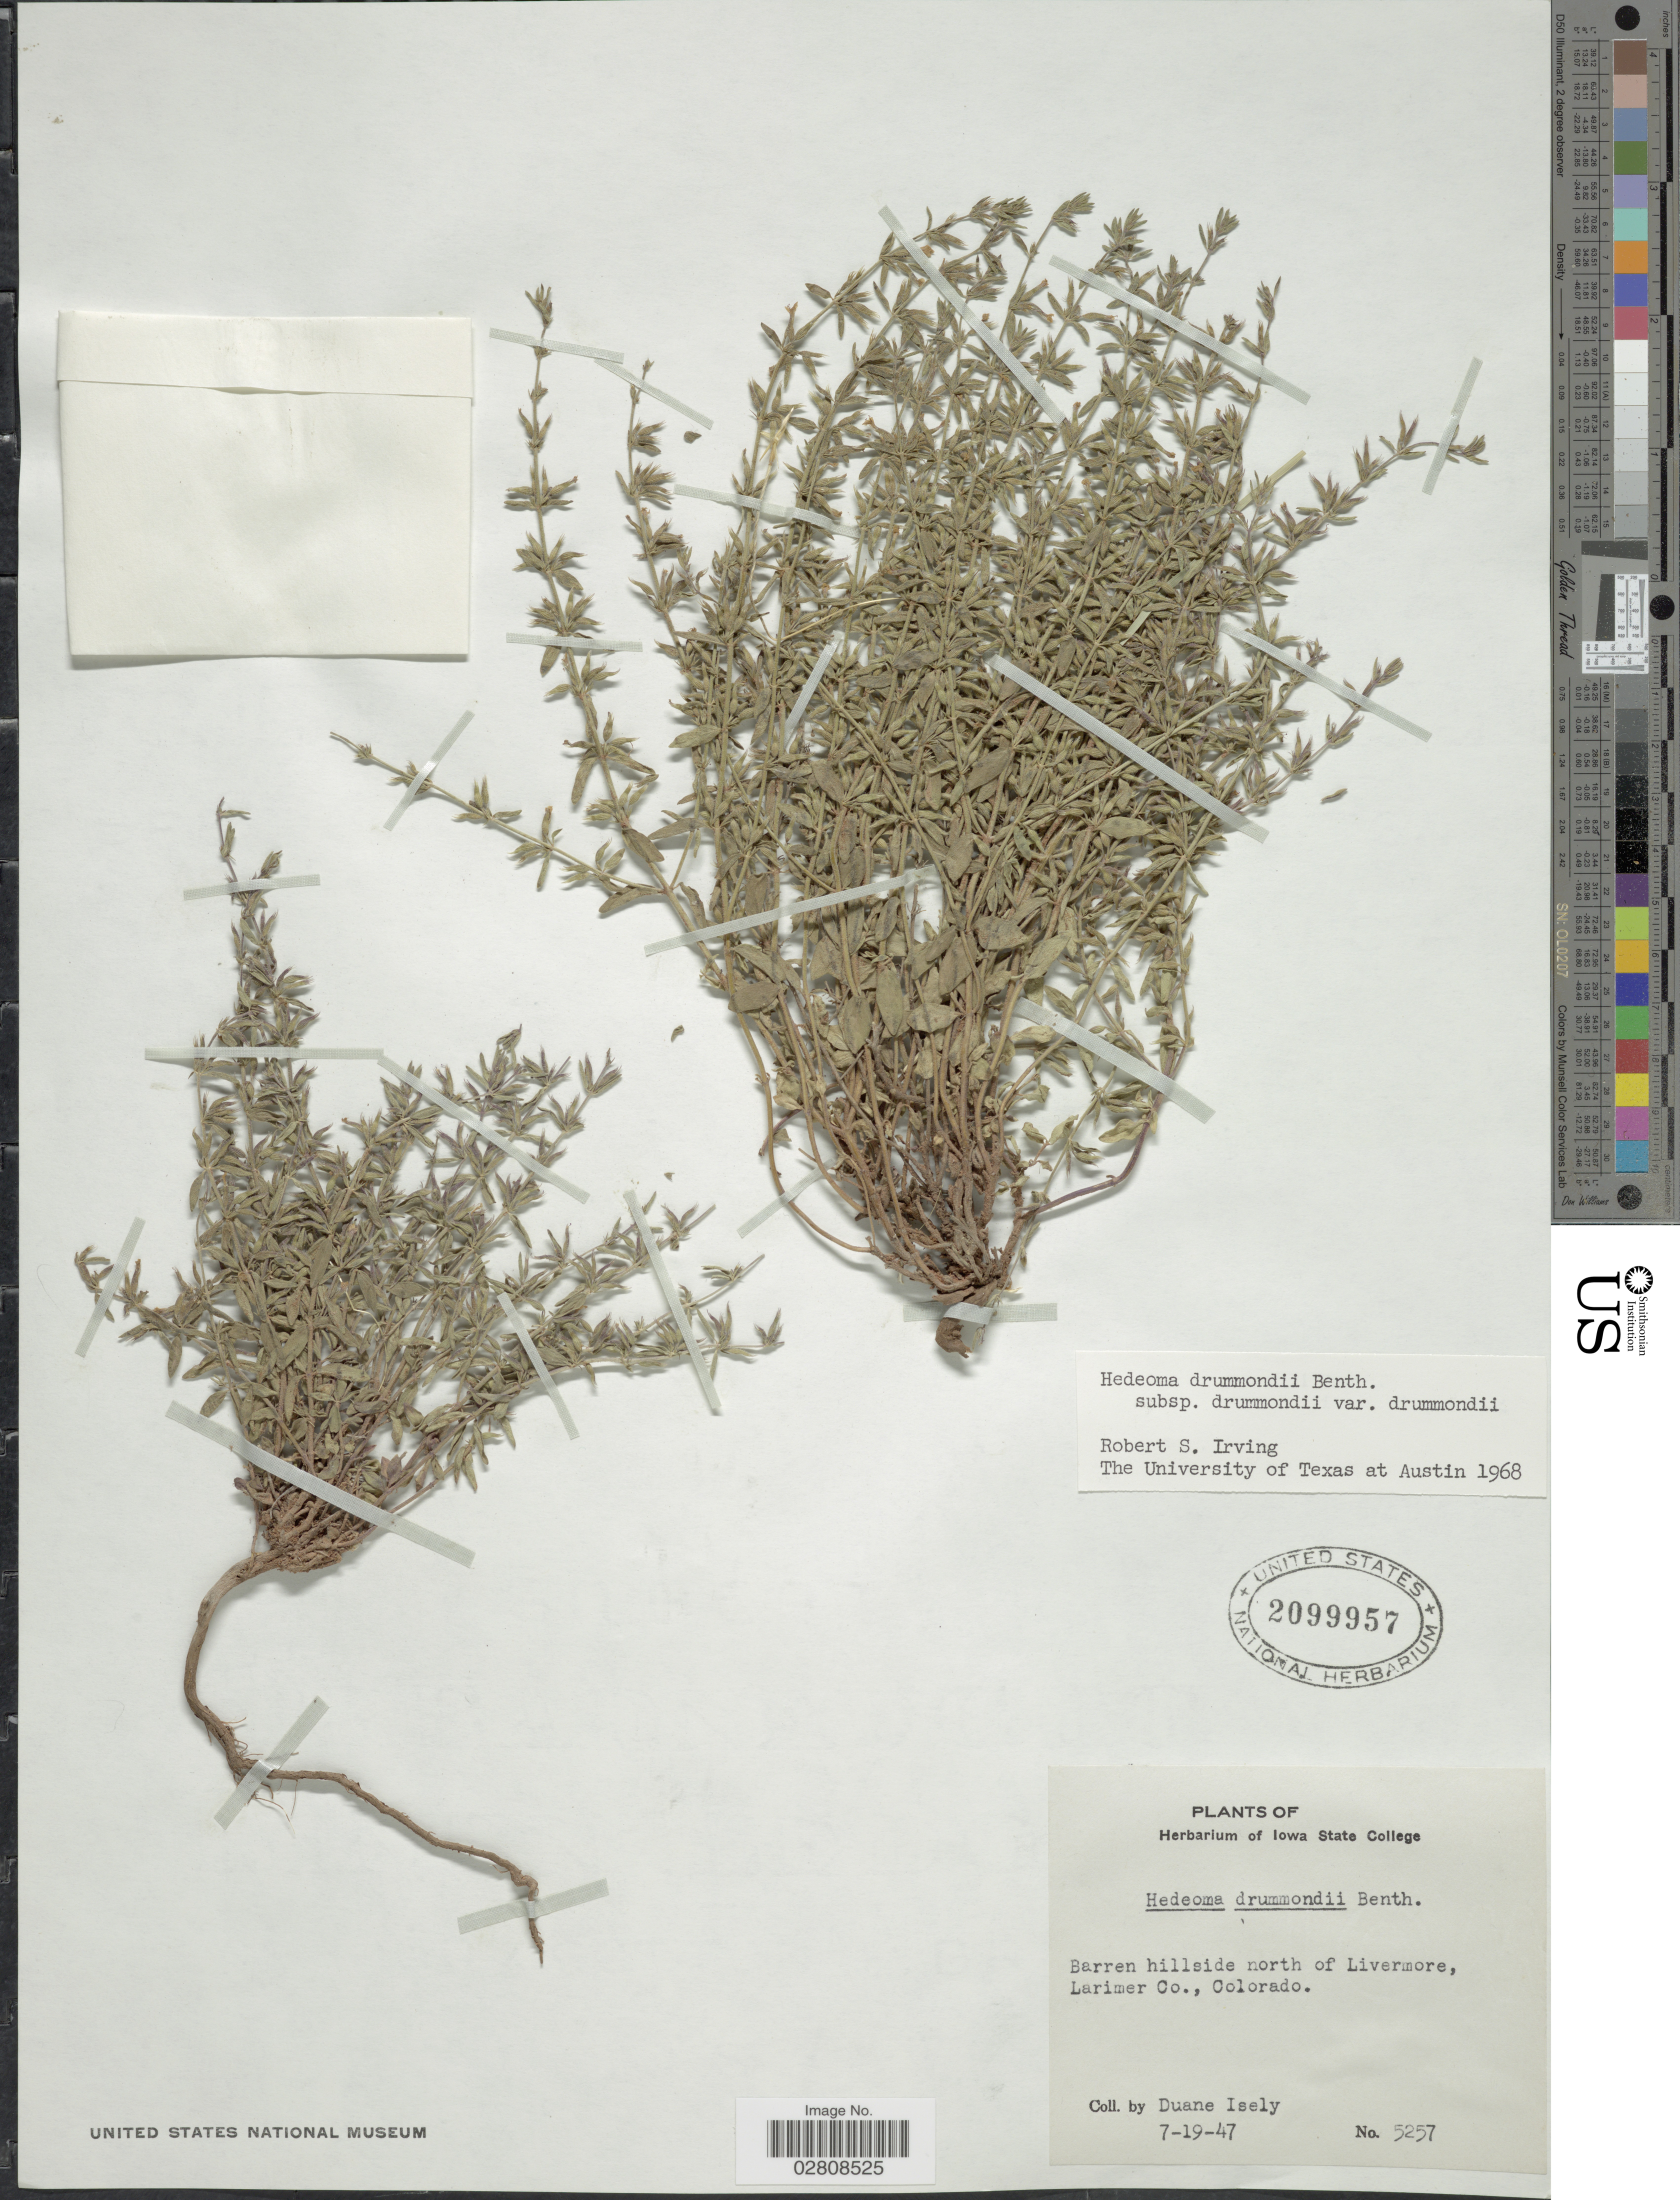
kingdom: Plantae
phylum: Tracheophyta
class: Magnoliopsida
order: Lamiales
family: Lamiaceae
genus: Hedeoma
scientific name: Hedeoma drummondii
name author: Benth.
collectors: D. Isely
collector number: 5257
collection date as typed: Transcribed d/m/y: 19/7/47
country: United States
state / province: Colorado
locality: Barren hillside north of Livermore, Larimer Co.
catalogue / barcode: US 2099957